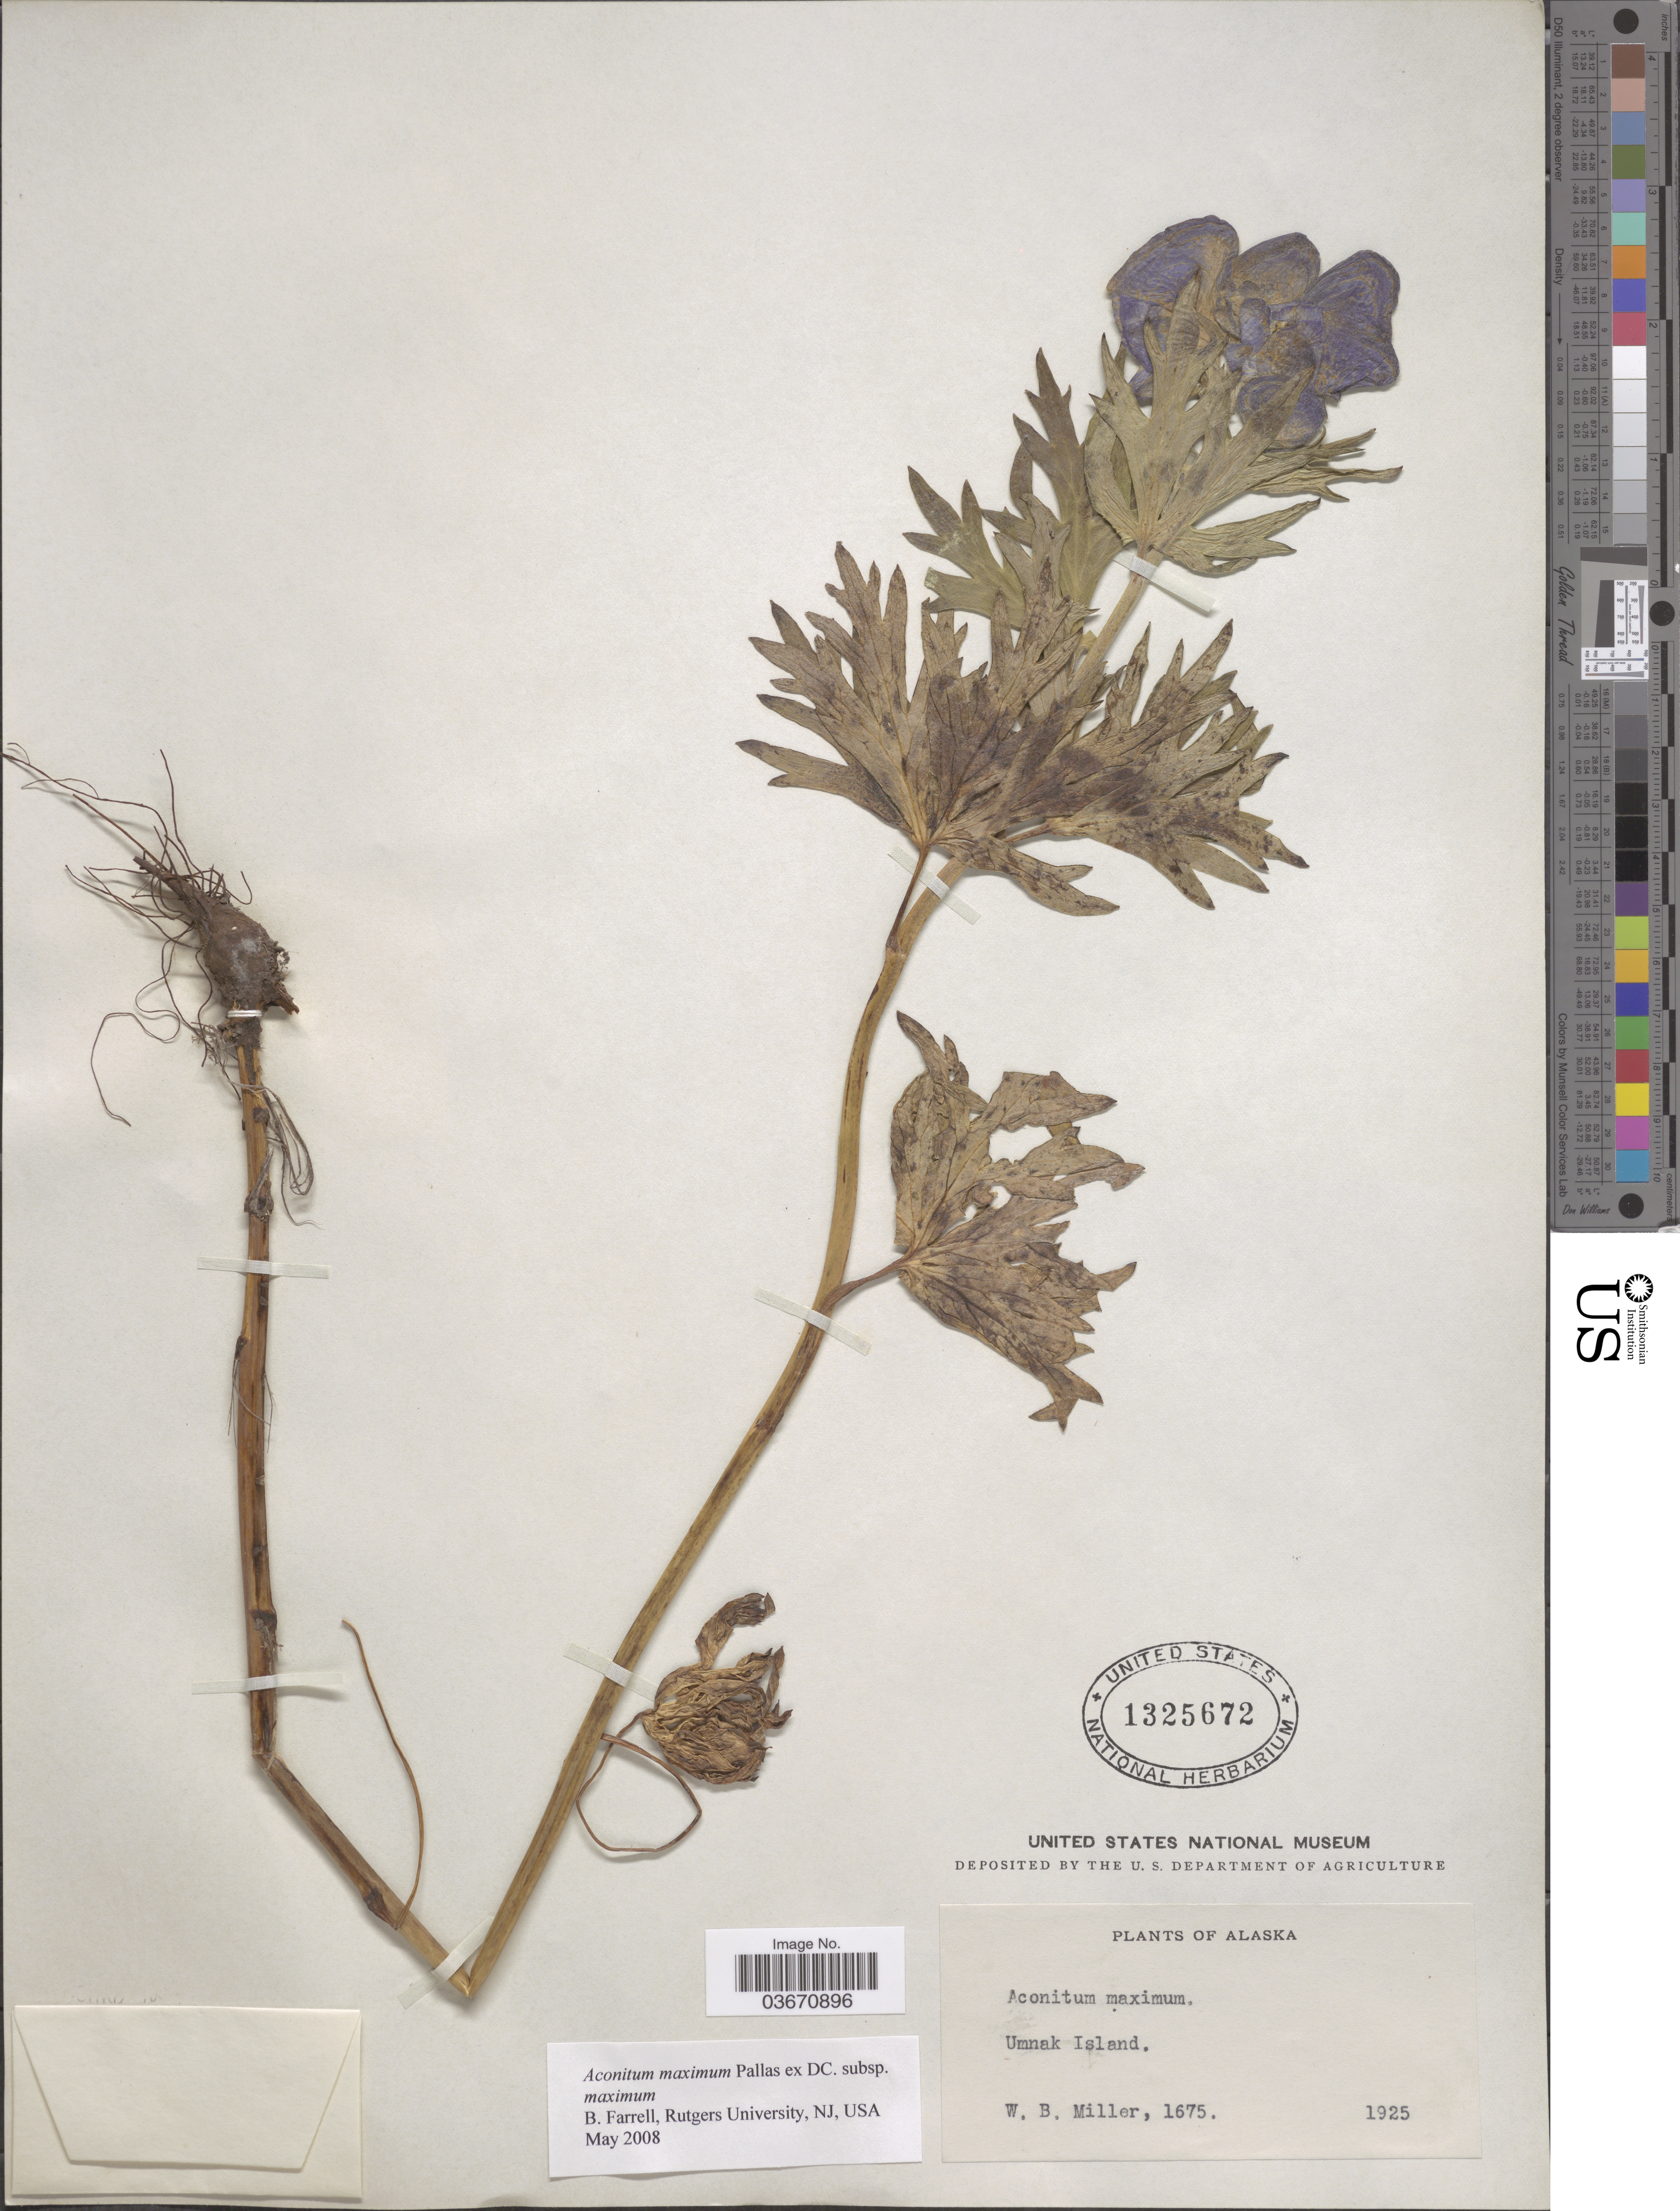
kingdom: Plantae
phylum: Tracheophyta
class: Magnoliopsida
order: Ranunculales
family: Ranunculaceae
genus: Aconitum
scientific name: Aconitum maximum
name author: Pall. ex DC.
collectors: W. Miller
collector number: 1675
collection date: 1925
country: United States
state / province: Alaska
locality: Umnak Island.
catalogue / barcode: US 1325672